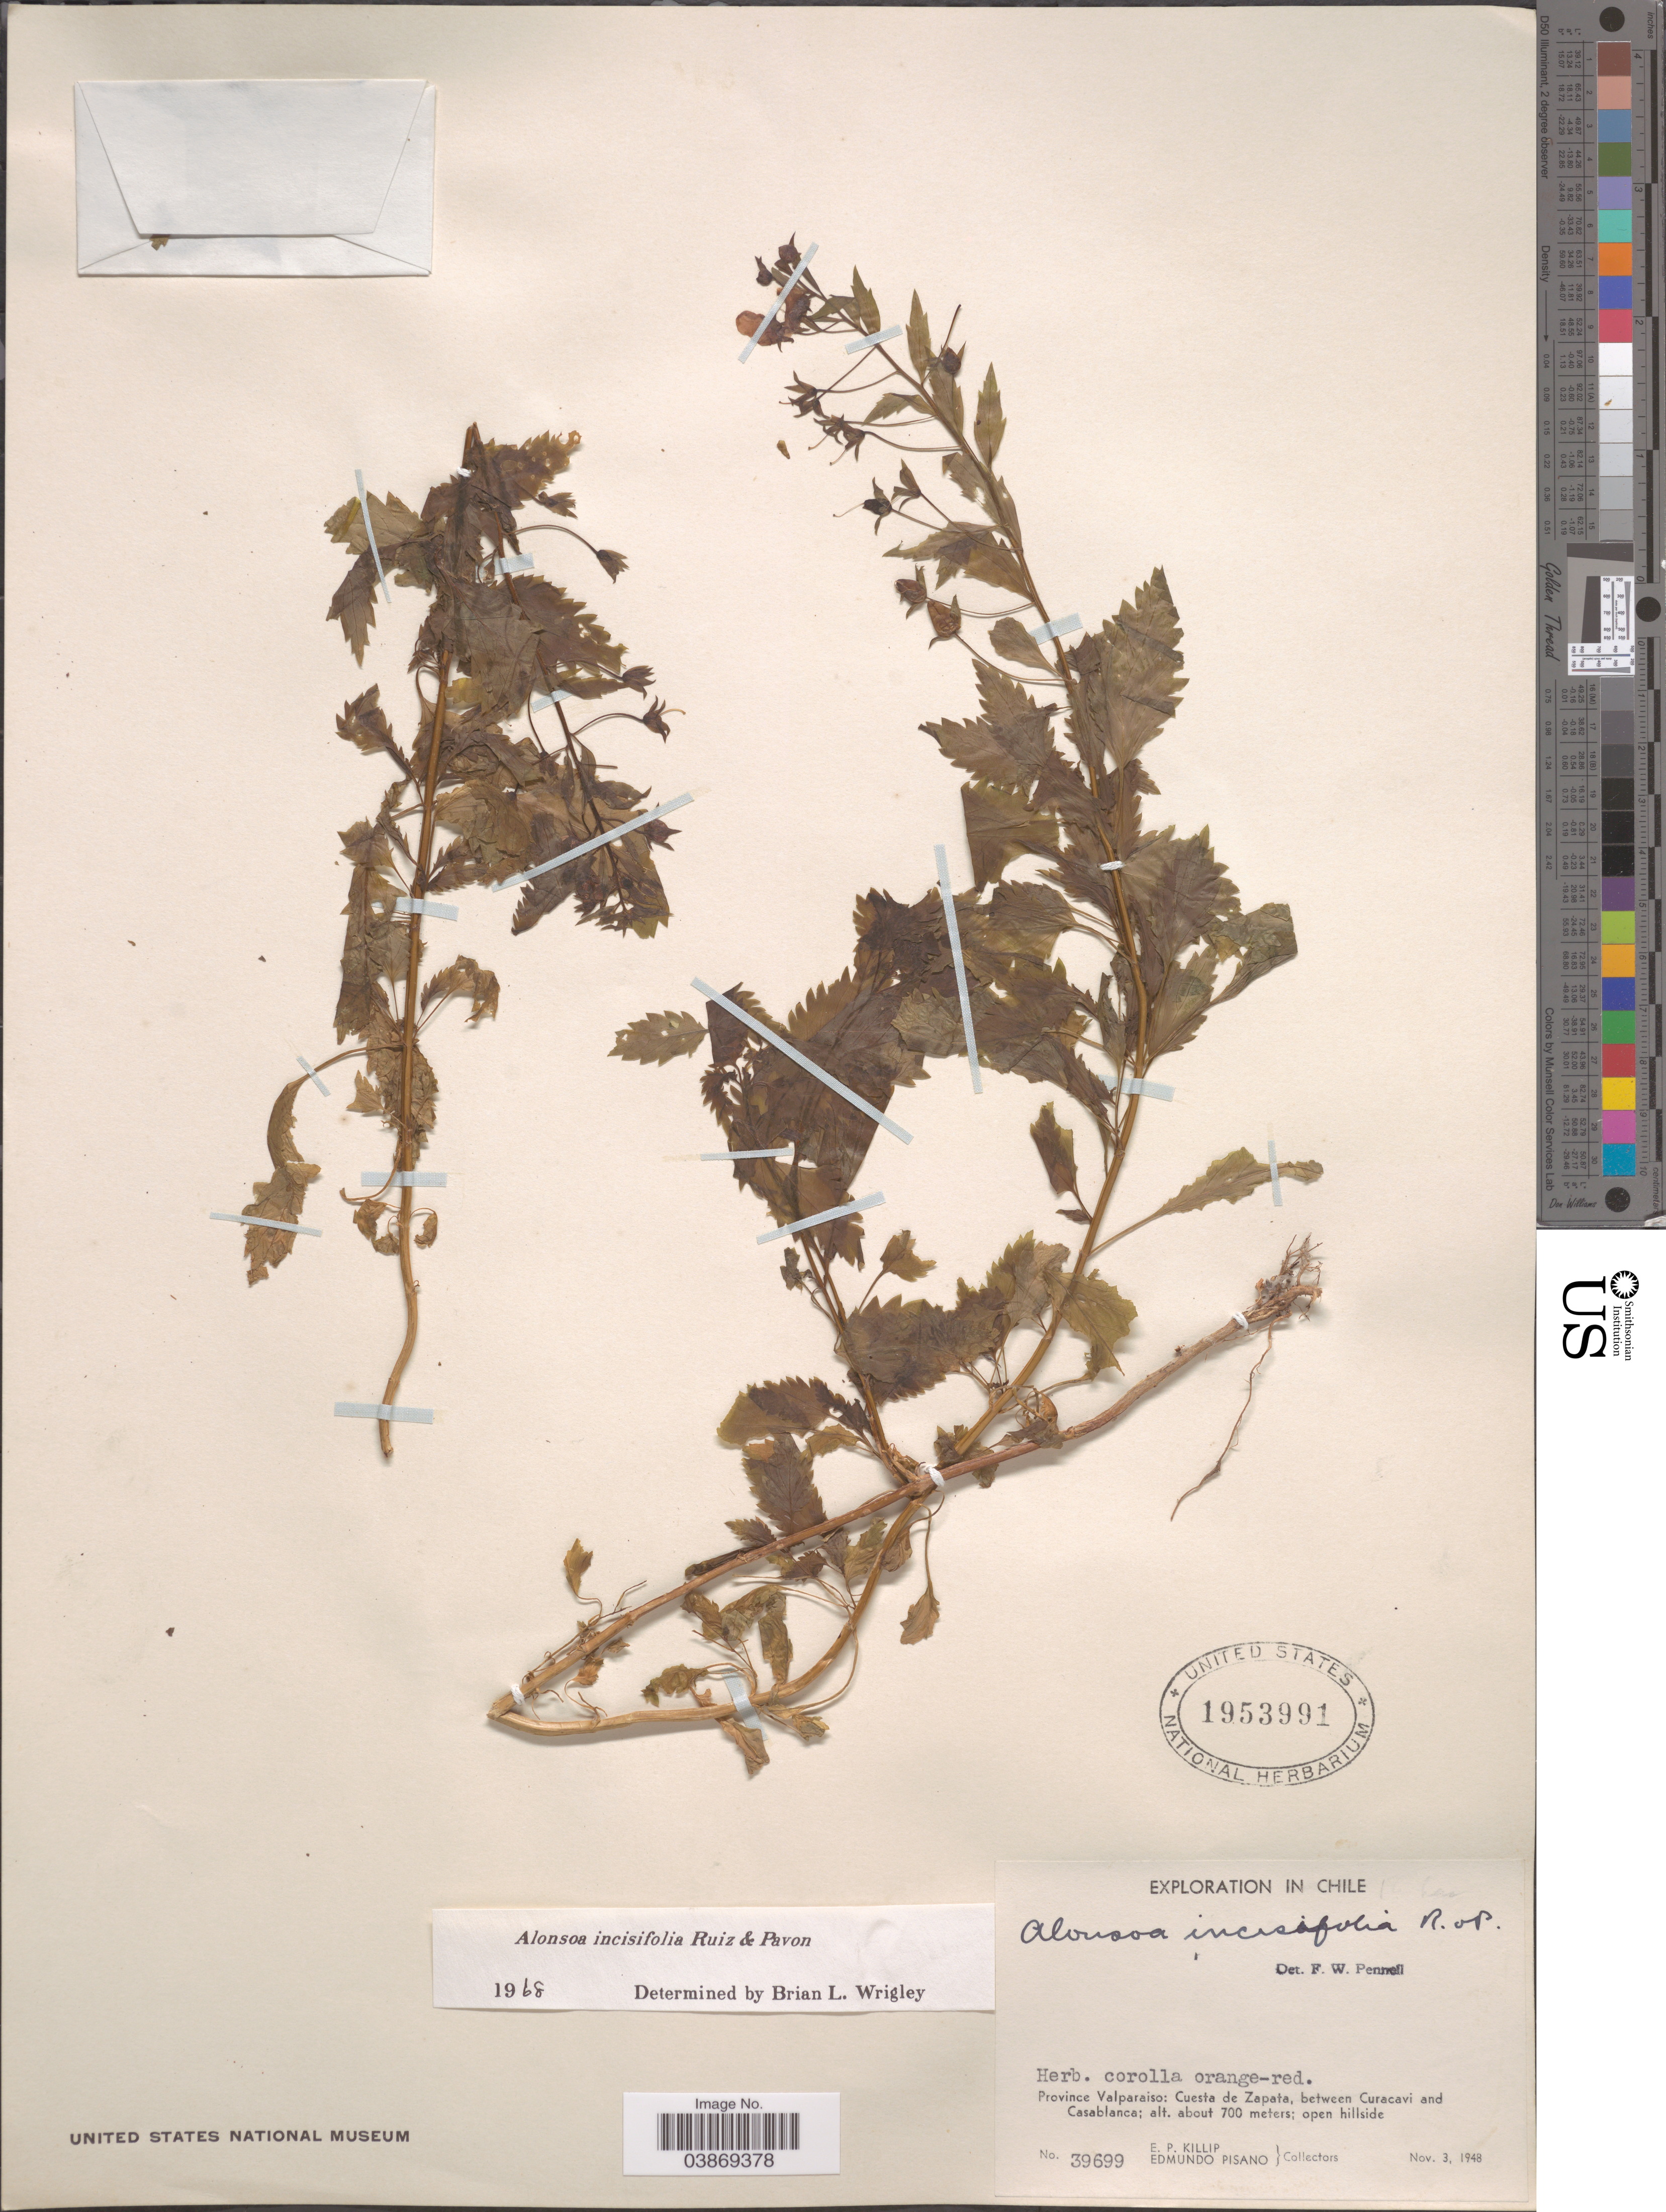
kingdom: Plantae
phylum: Tracheophyta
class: Magnoliopsida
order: Lamiales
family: Scrophulariaceae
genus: Alonsoa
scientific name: Alonsoa incisifolia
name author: Ruiz & Pav.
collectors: E. P. Killip & E. Pisano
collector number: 39699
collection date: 1948-11-03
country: Chile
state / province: Valparaíso (V)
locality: Cuesta de Zapata, between Curacavi and Casablanca.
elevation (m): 700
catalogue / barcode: US 1953991